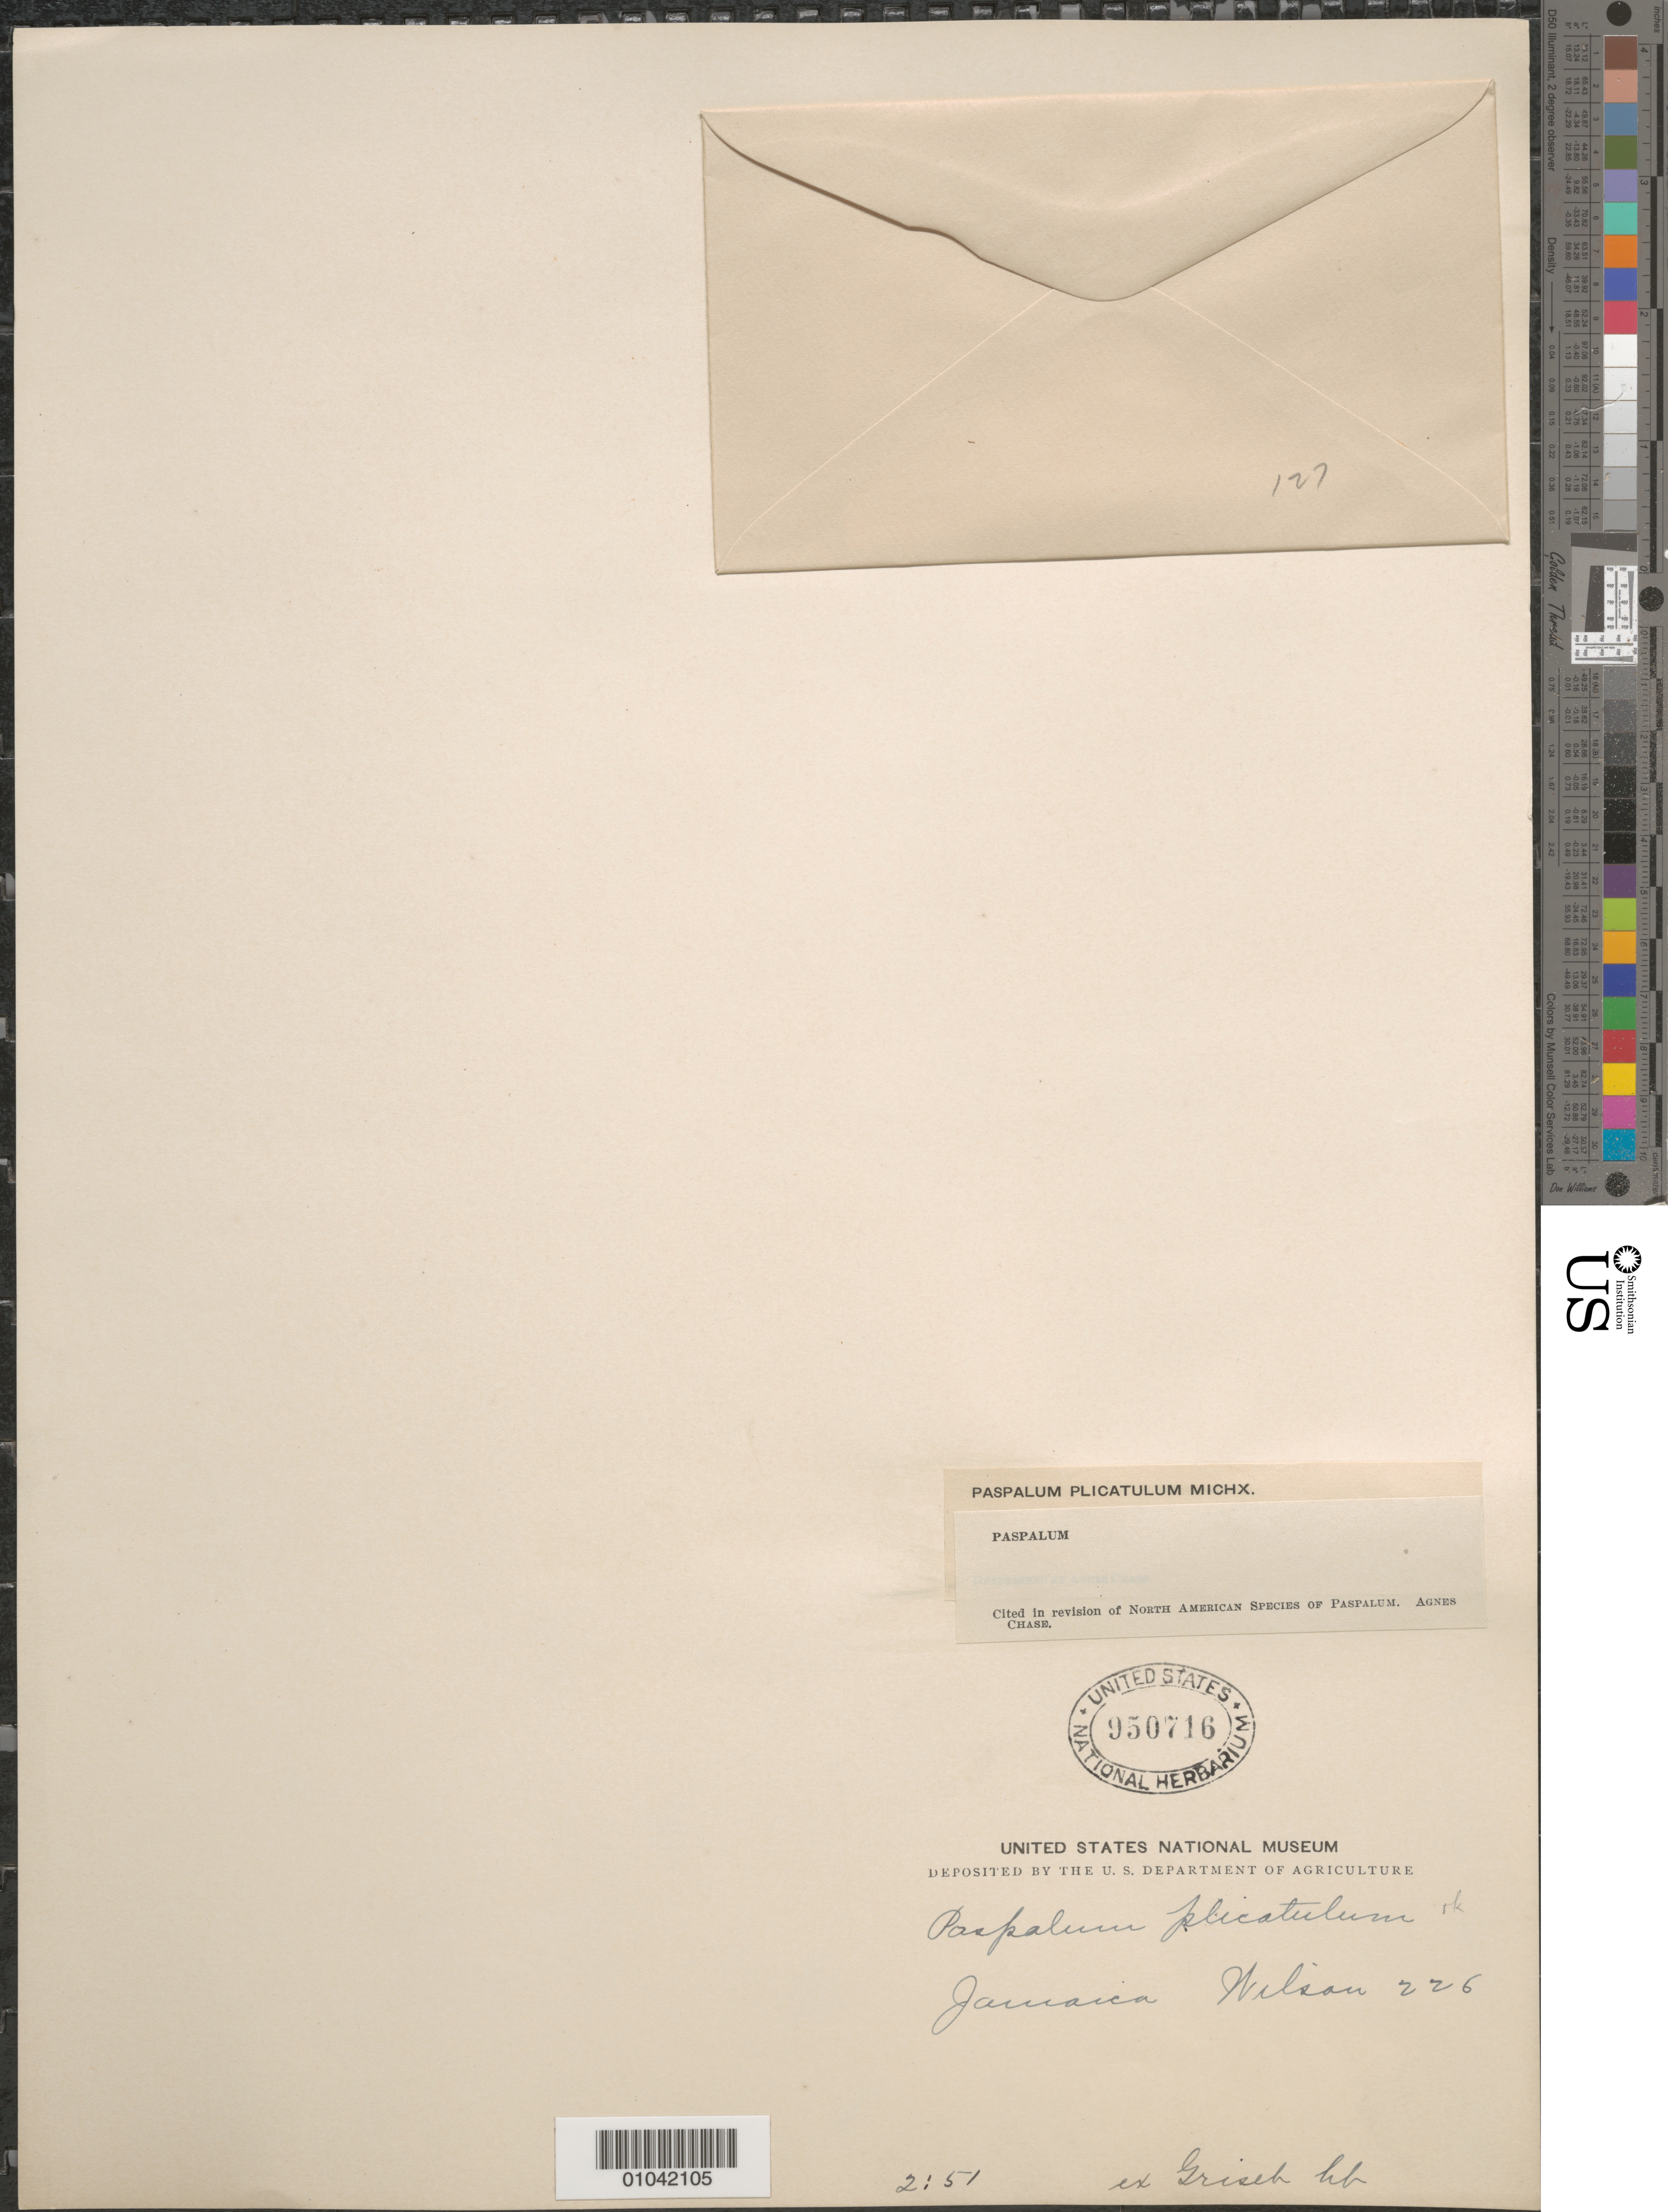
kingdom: Plantae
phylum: Tracheophyta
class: Liliopsida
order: Poales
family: Poaceae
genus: Paspalum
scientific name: Paspalum plicatulum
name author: Michx.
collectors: -- Wilson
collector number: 226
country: Jamaica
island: Jamaica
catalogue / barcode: US 950716